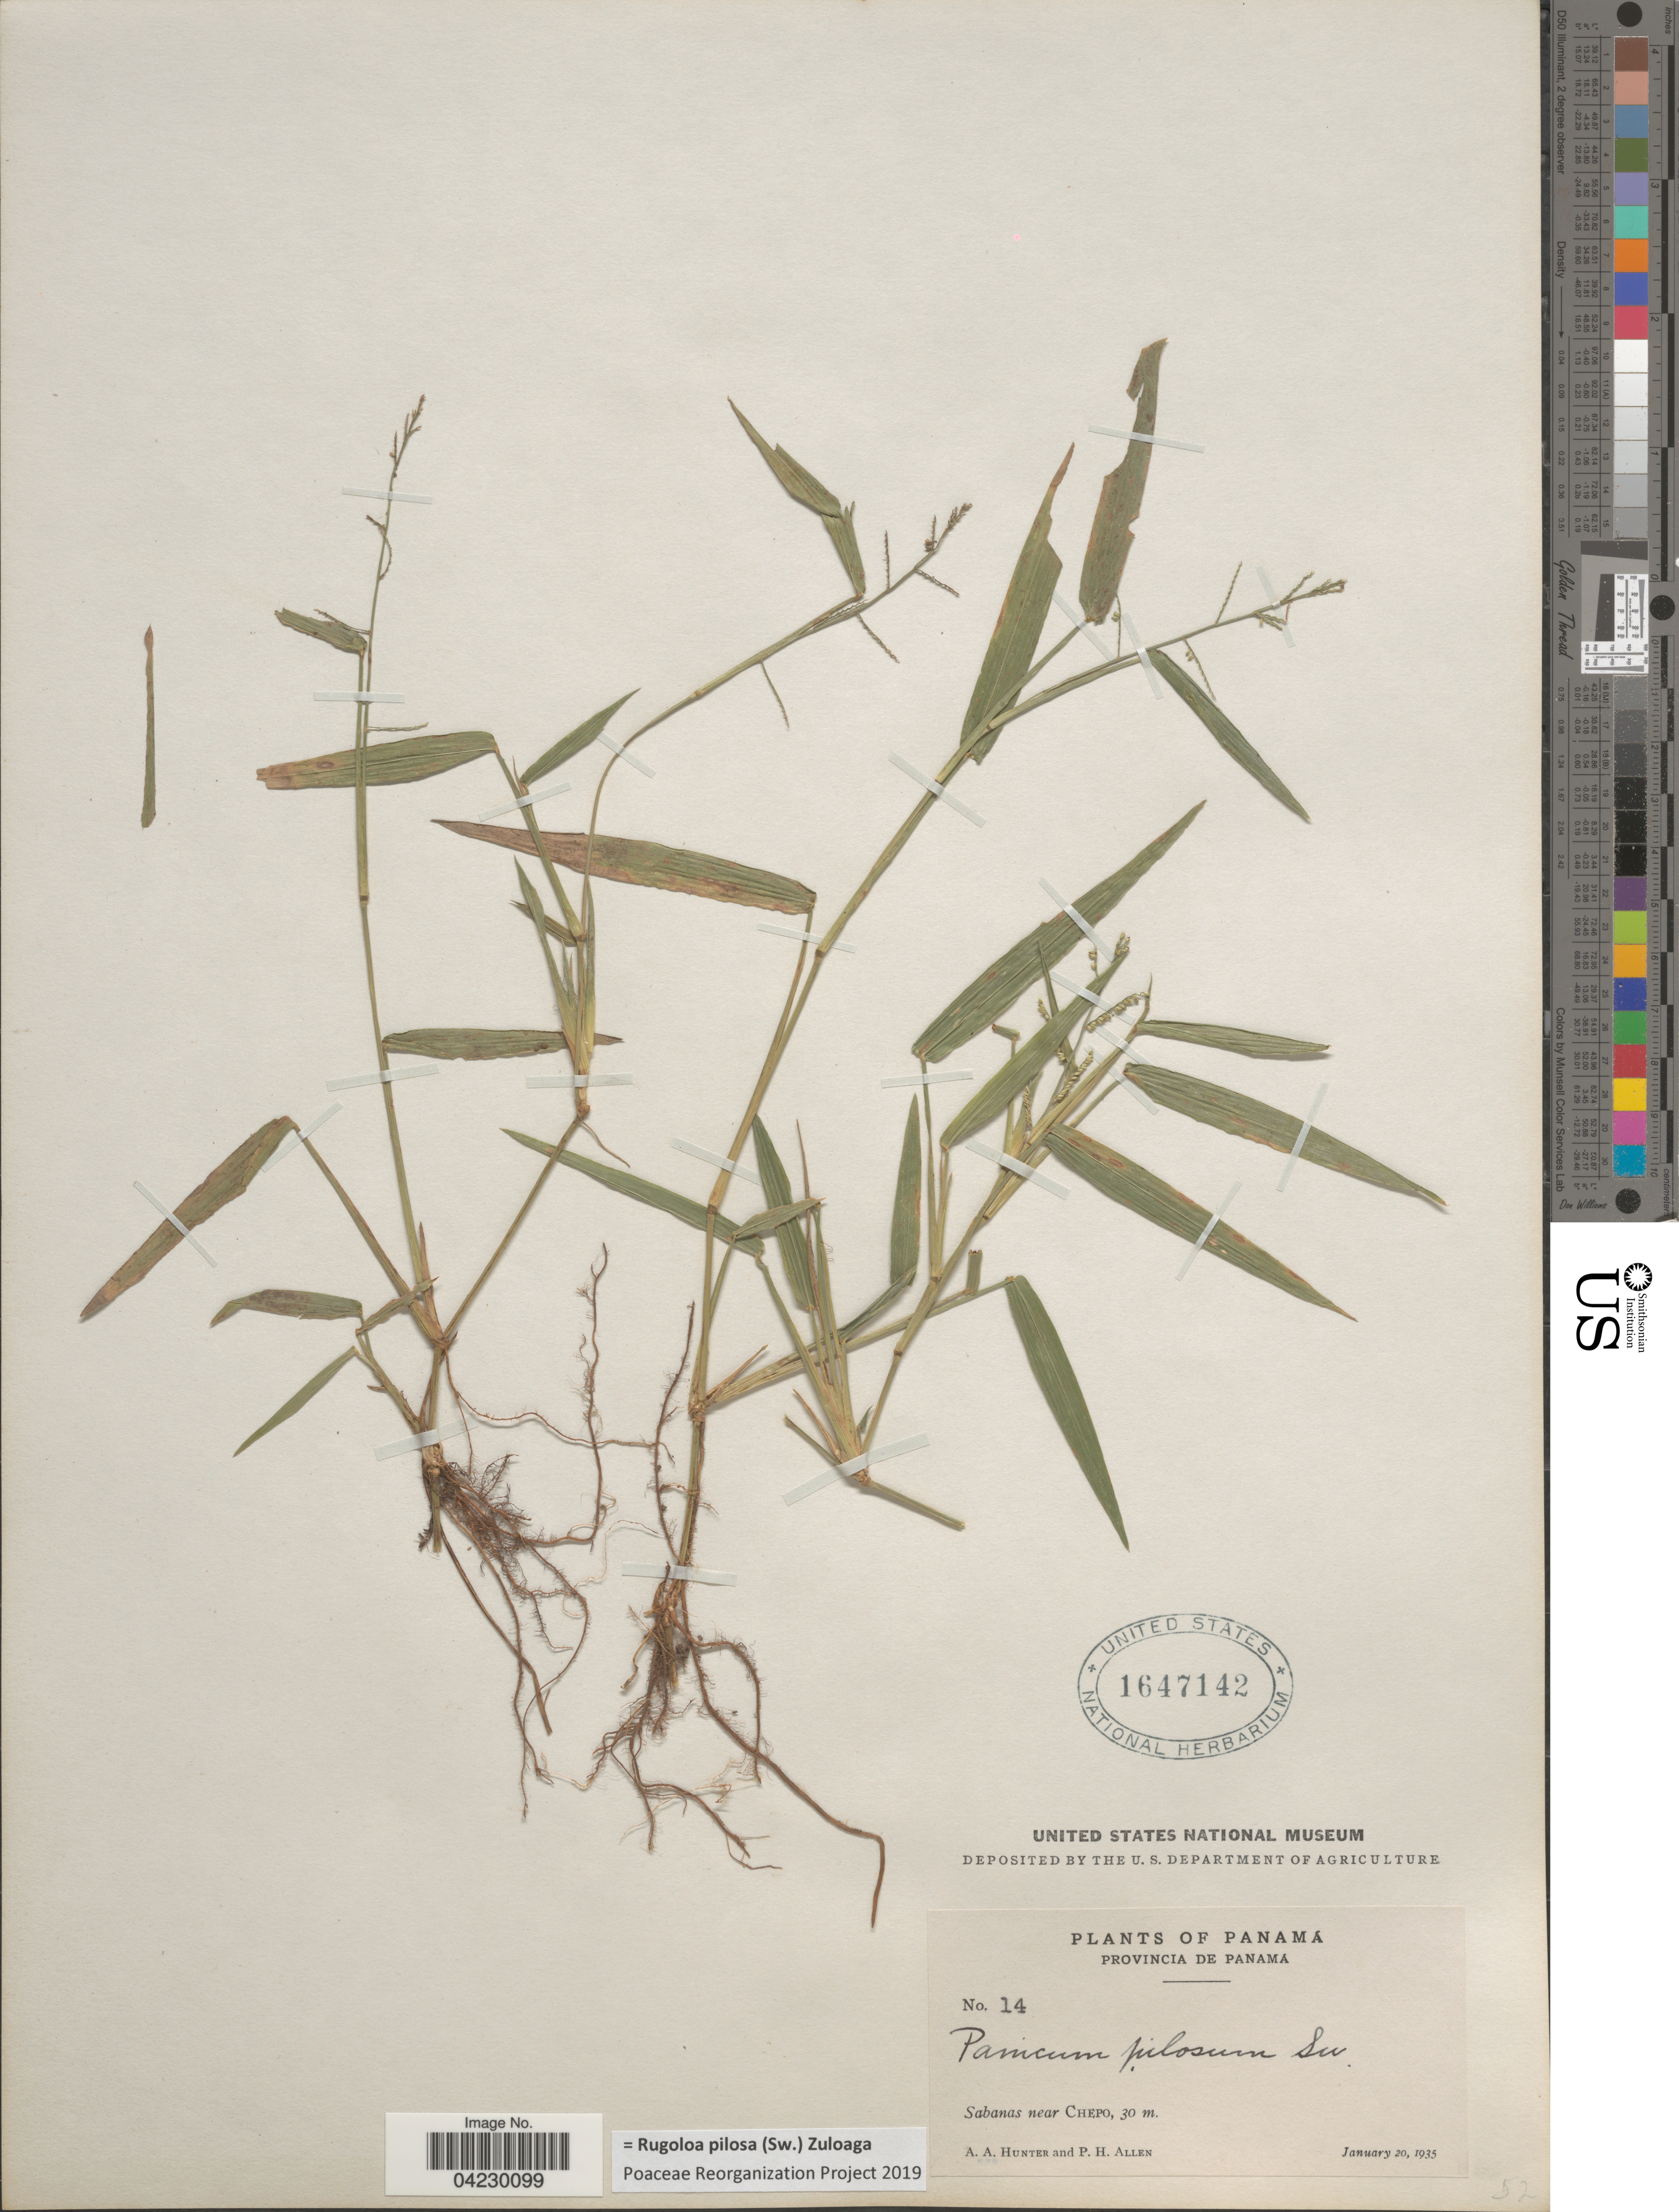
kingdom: Plantae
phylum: Tracheophyta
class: Liliopsida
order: Poales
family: Poaceae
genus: Rugoloa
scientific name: Rugoloa pilosa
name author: (Sw.) Zuloaga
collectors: A. Hunter & P. H. Allen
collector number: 14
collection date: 1935-01-20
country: Panama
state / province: Panamá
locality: Sabanas near Chepo.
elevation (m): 30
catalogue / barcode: US 1647142